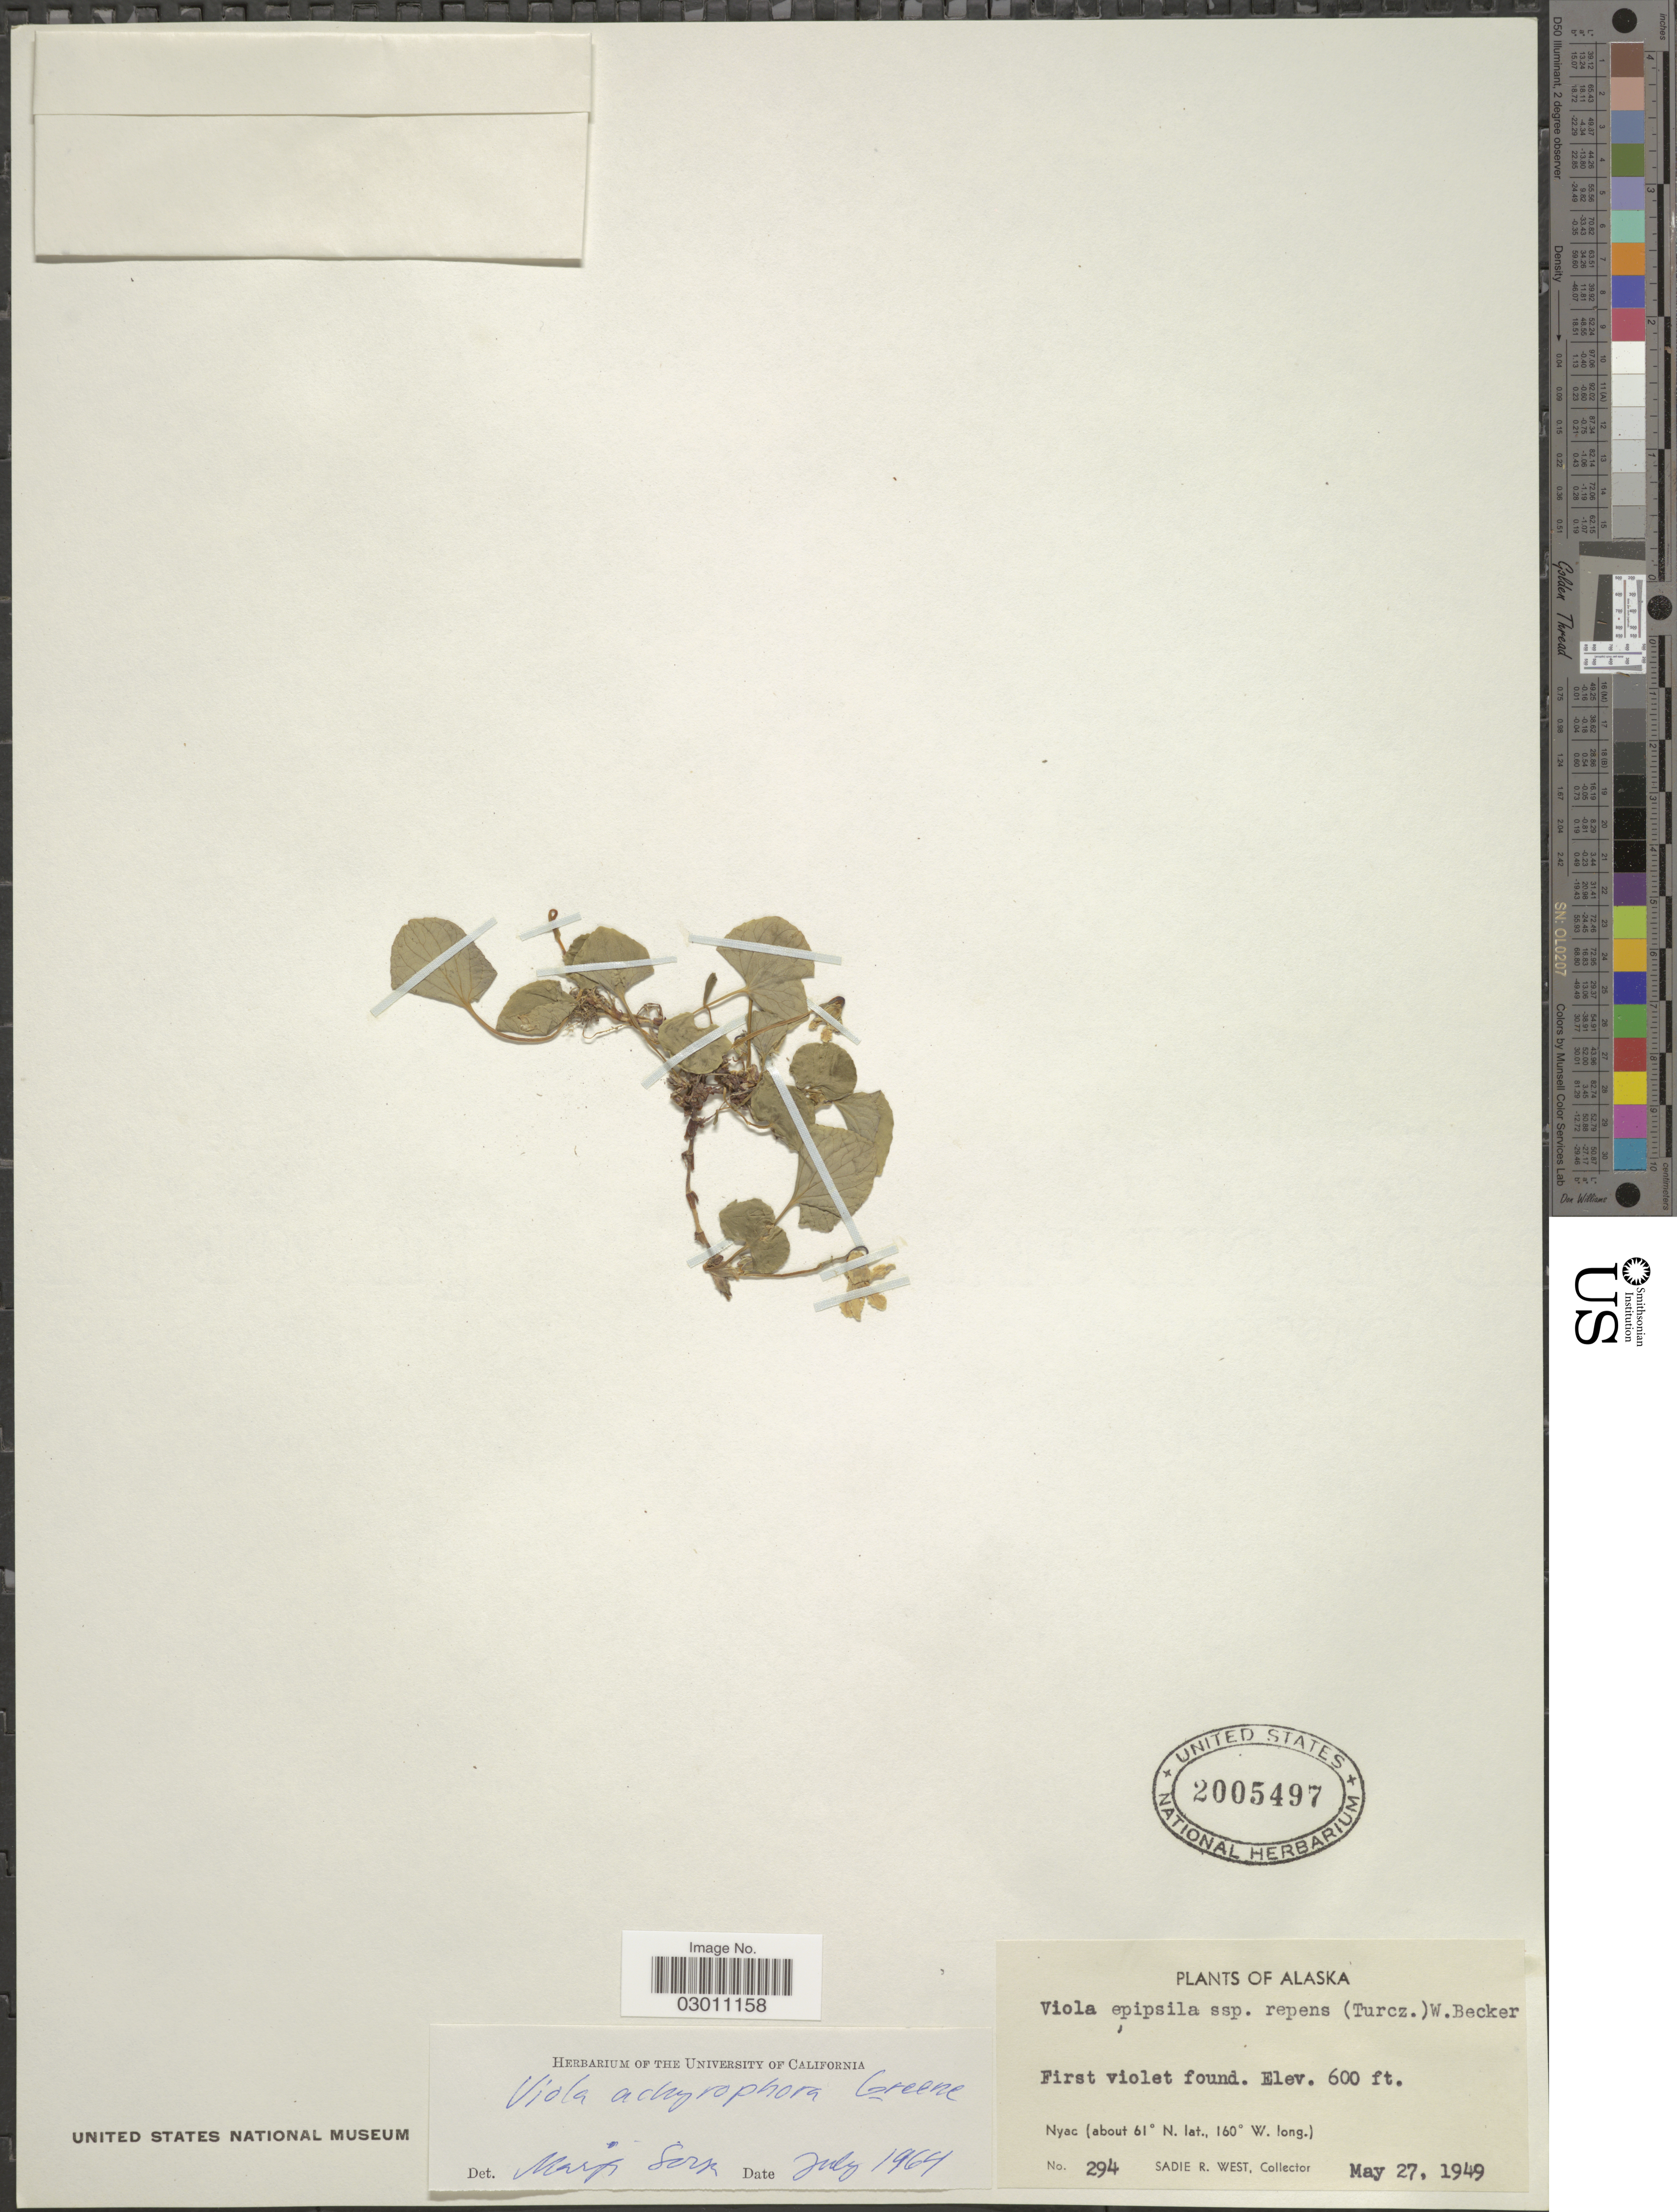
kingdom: Plantae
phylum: Tracheophyta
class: Magnoliopsida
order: Malpighiales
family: Violaceae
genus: Viola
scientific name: Viola achyrophora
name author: Greene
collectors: S. R. West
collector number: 294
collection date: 1949-05-27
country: United States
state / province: Alaska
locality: Nyac.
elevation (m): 183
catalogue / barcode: US 2005497